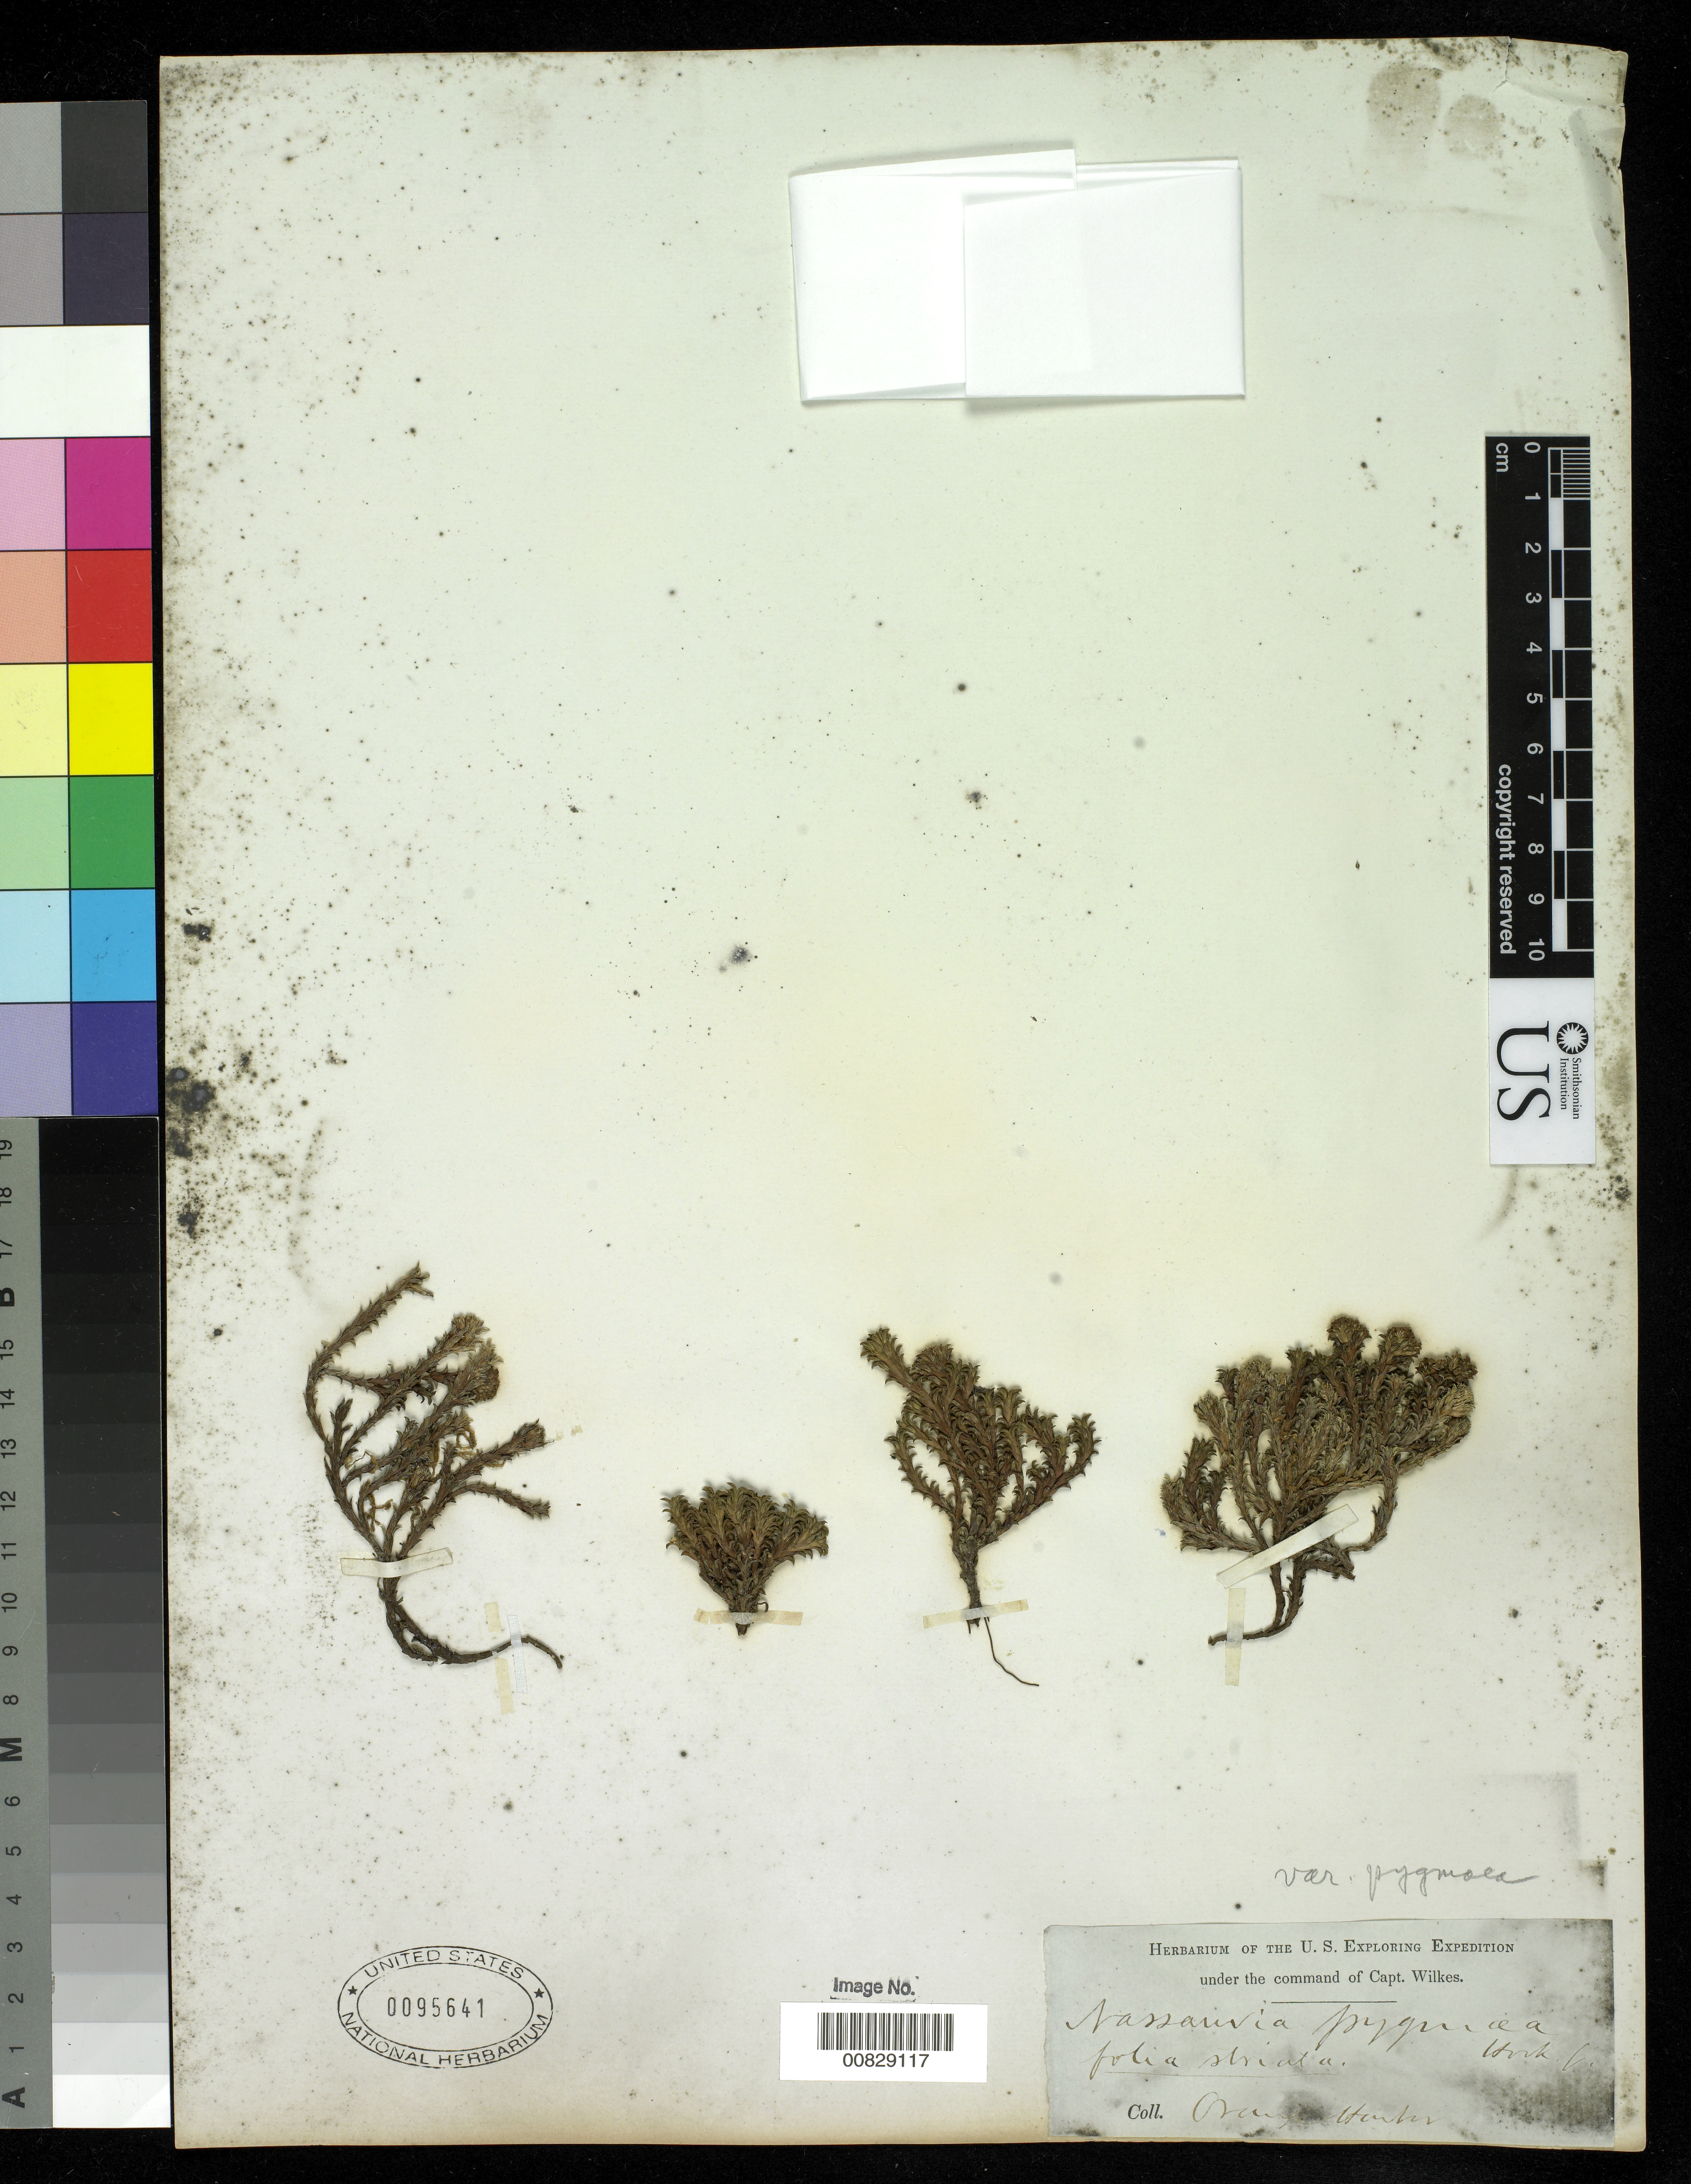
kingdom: Plantae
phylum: Tracheophyta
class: Magnoliopsida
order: Asterales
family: Asteraceae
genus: Nassauvia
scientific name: Nassauvia pygmaea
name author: (Cass.) Hook. f.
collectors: Wilkes Explor. Exped.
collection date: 1838/1842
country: Argentina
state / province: Tierra del Fuego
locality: Orange Harbor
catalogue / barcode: US 95641